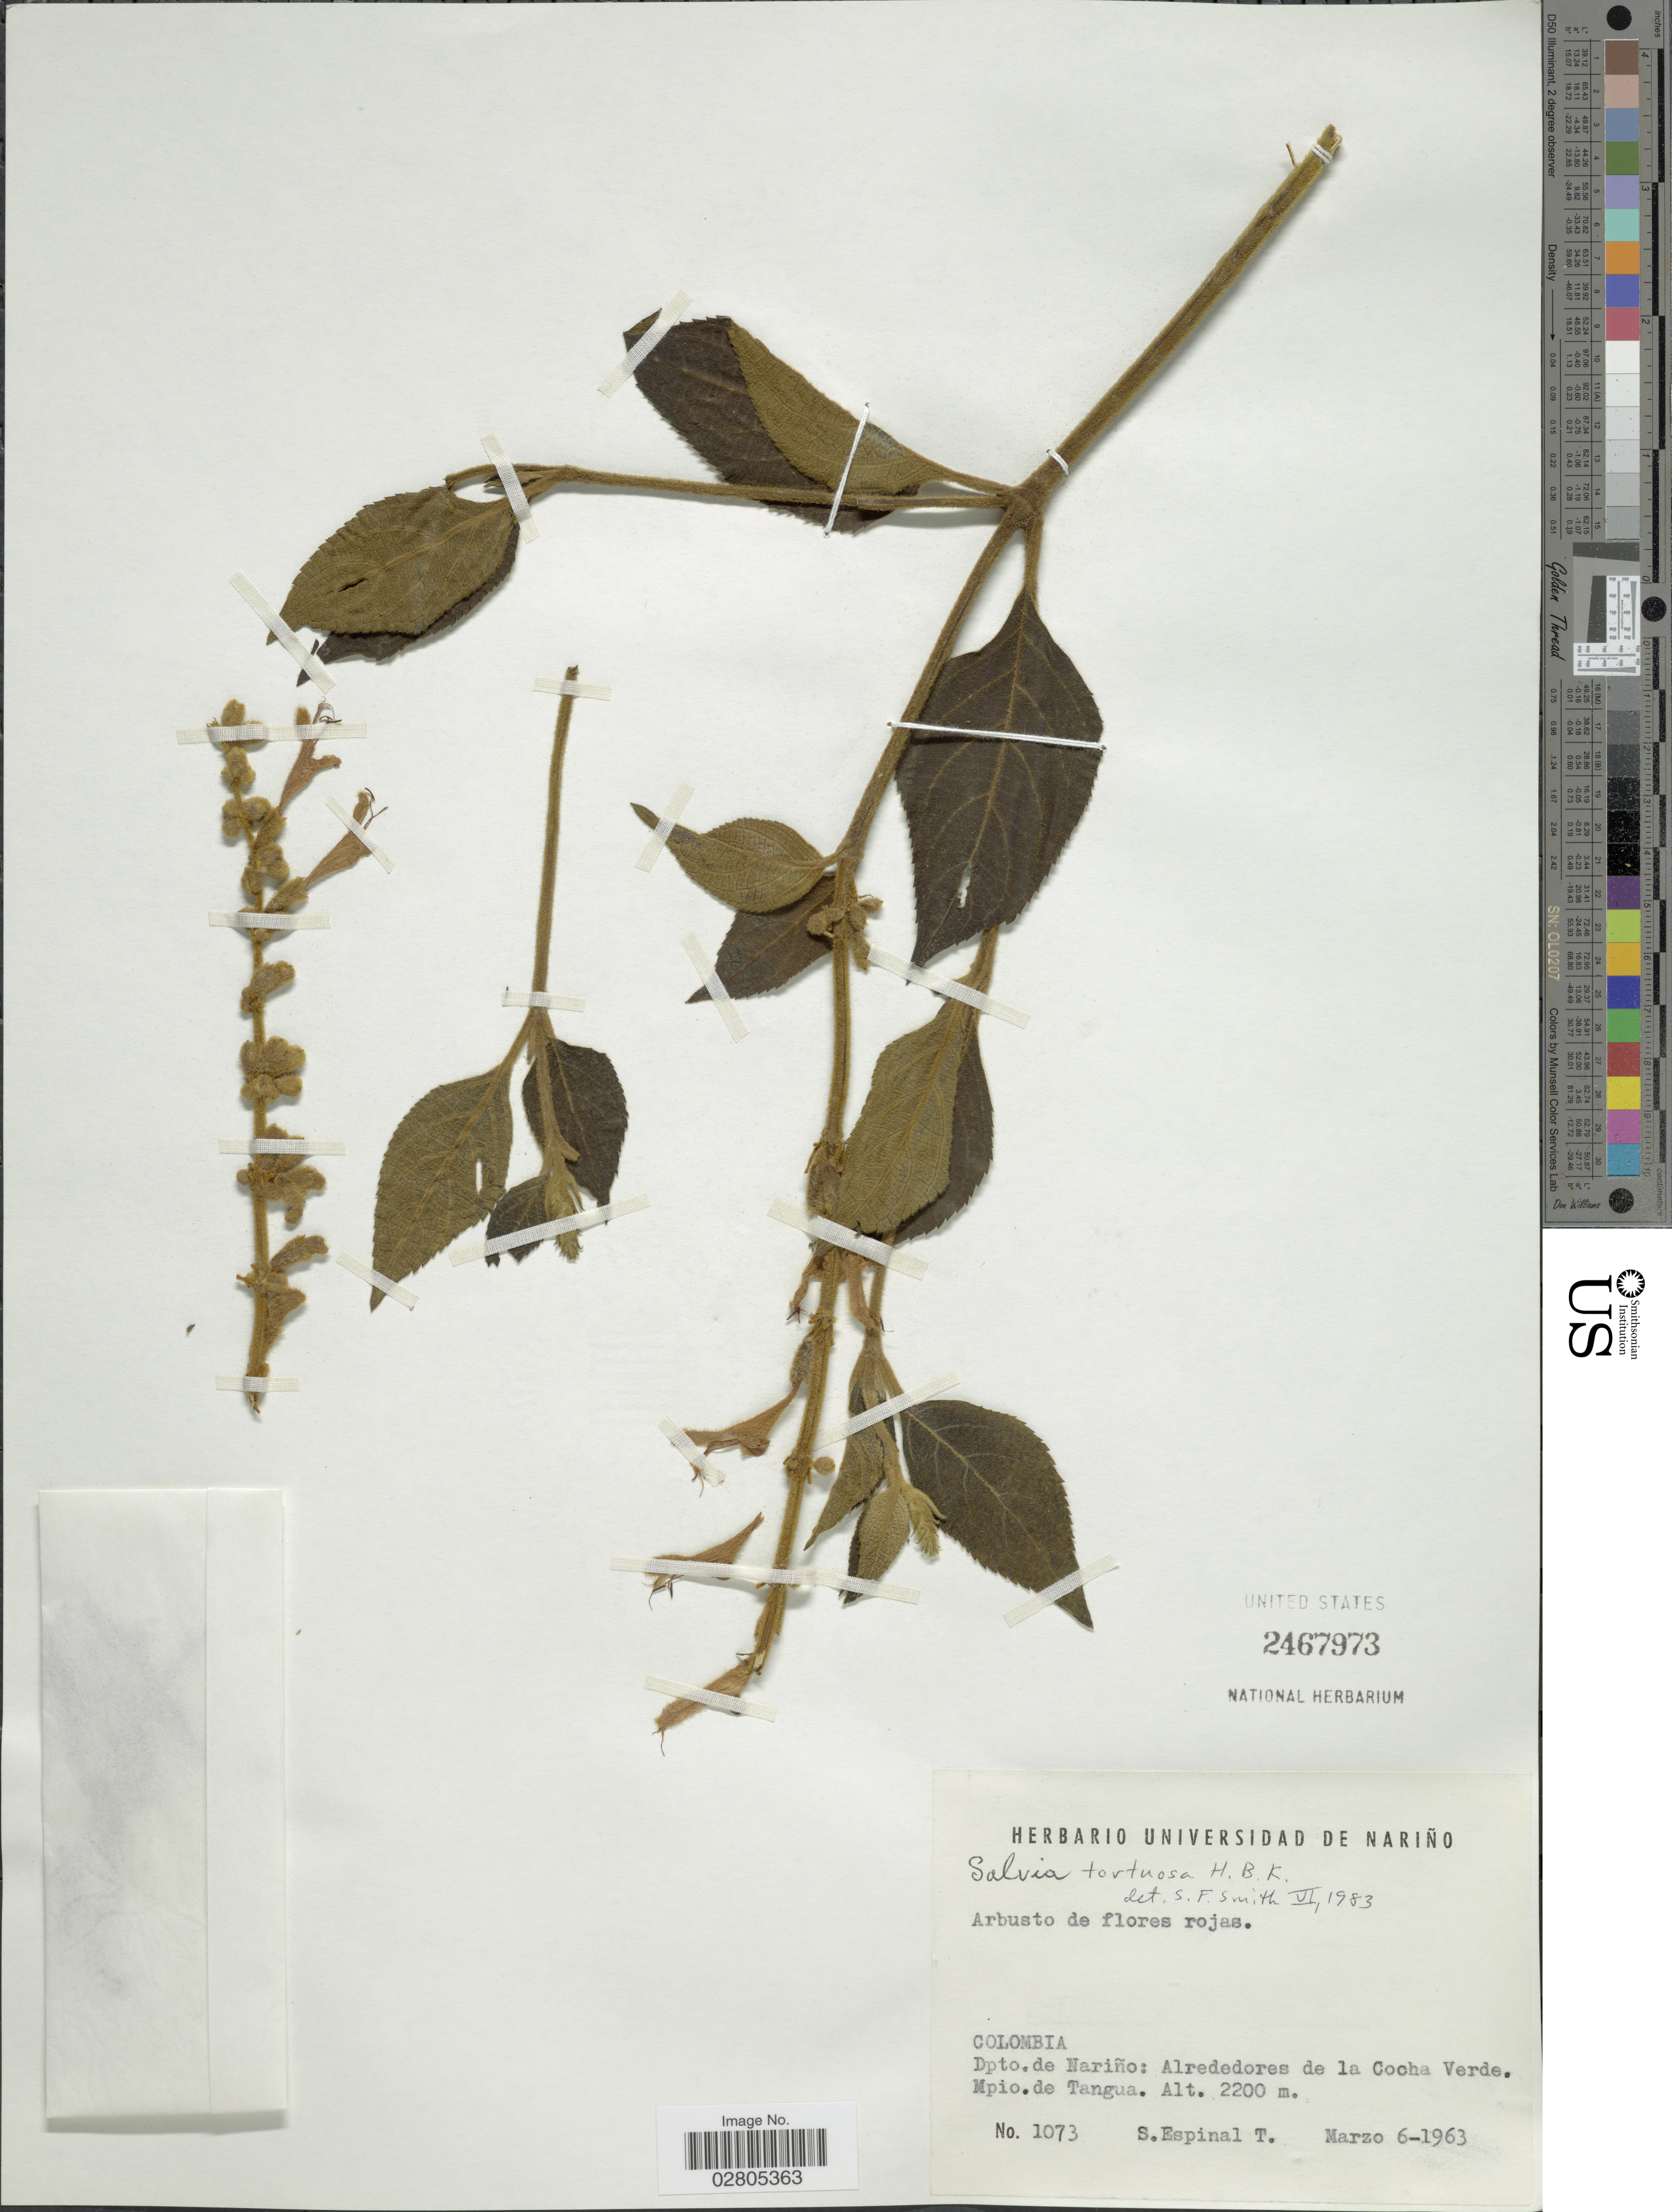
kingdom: Plantae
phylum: Tracheophyta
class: Magnoliopsida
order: Lamiales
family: Lamiaceae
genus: Salvia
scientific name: Salvia tortuosa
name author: Kunth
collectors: S. T. Espinal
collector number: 1073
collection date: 1963-03-06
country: Colombia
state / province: Nariño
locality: Dpto. de Nariño: Alrededores de la Cocha Verde. Mpio. de Tangua.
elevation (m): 2200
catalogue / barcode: US 2467973